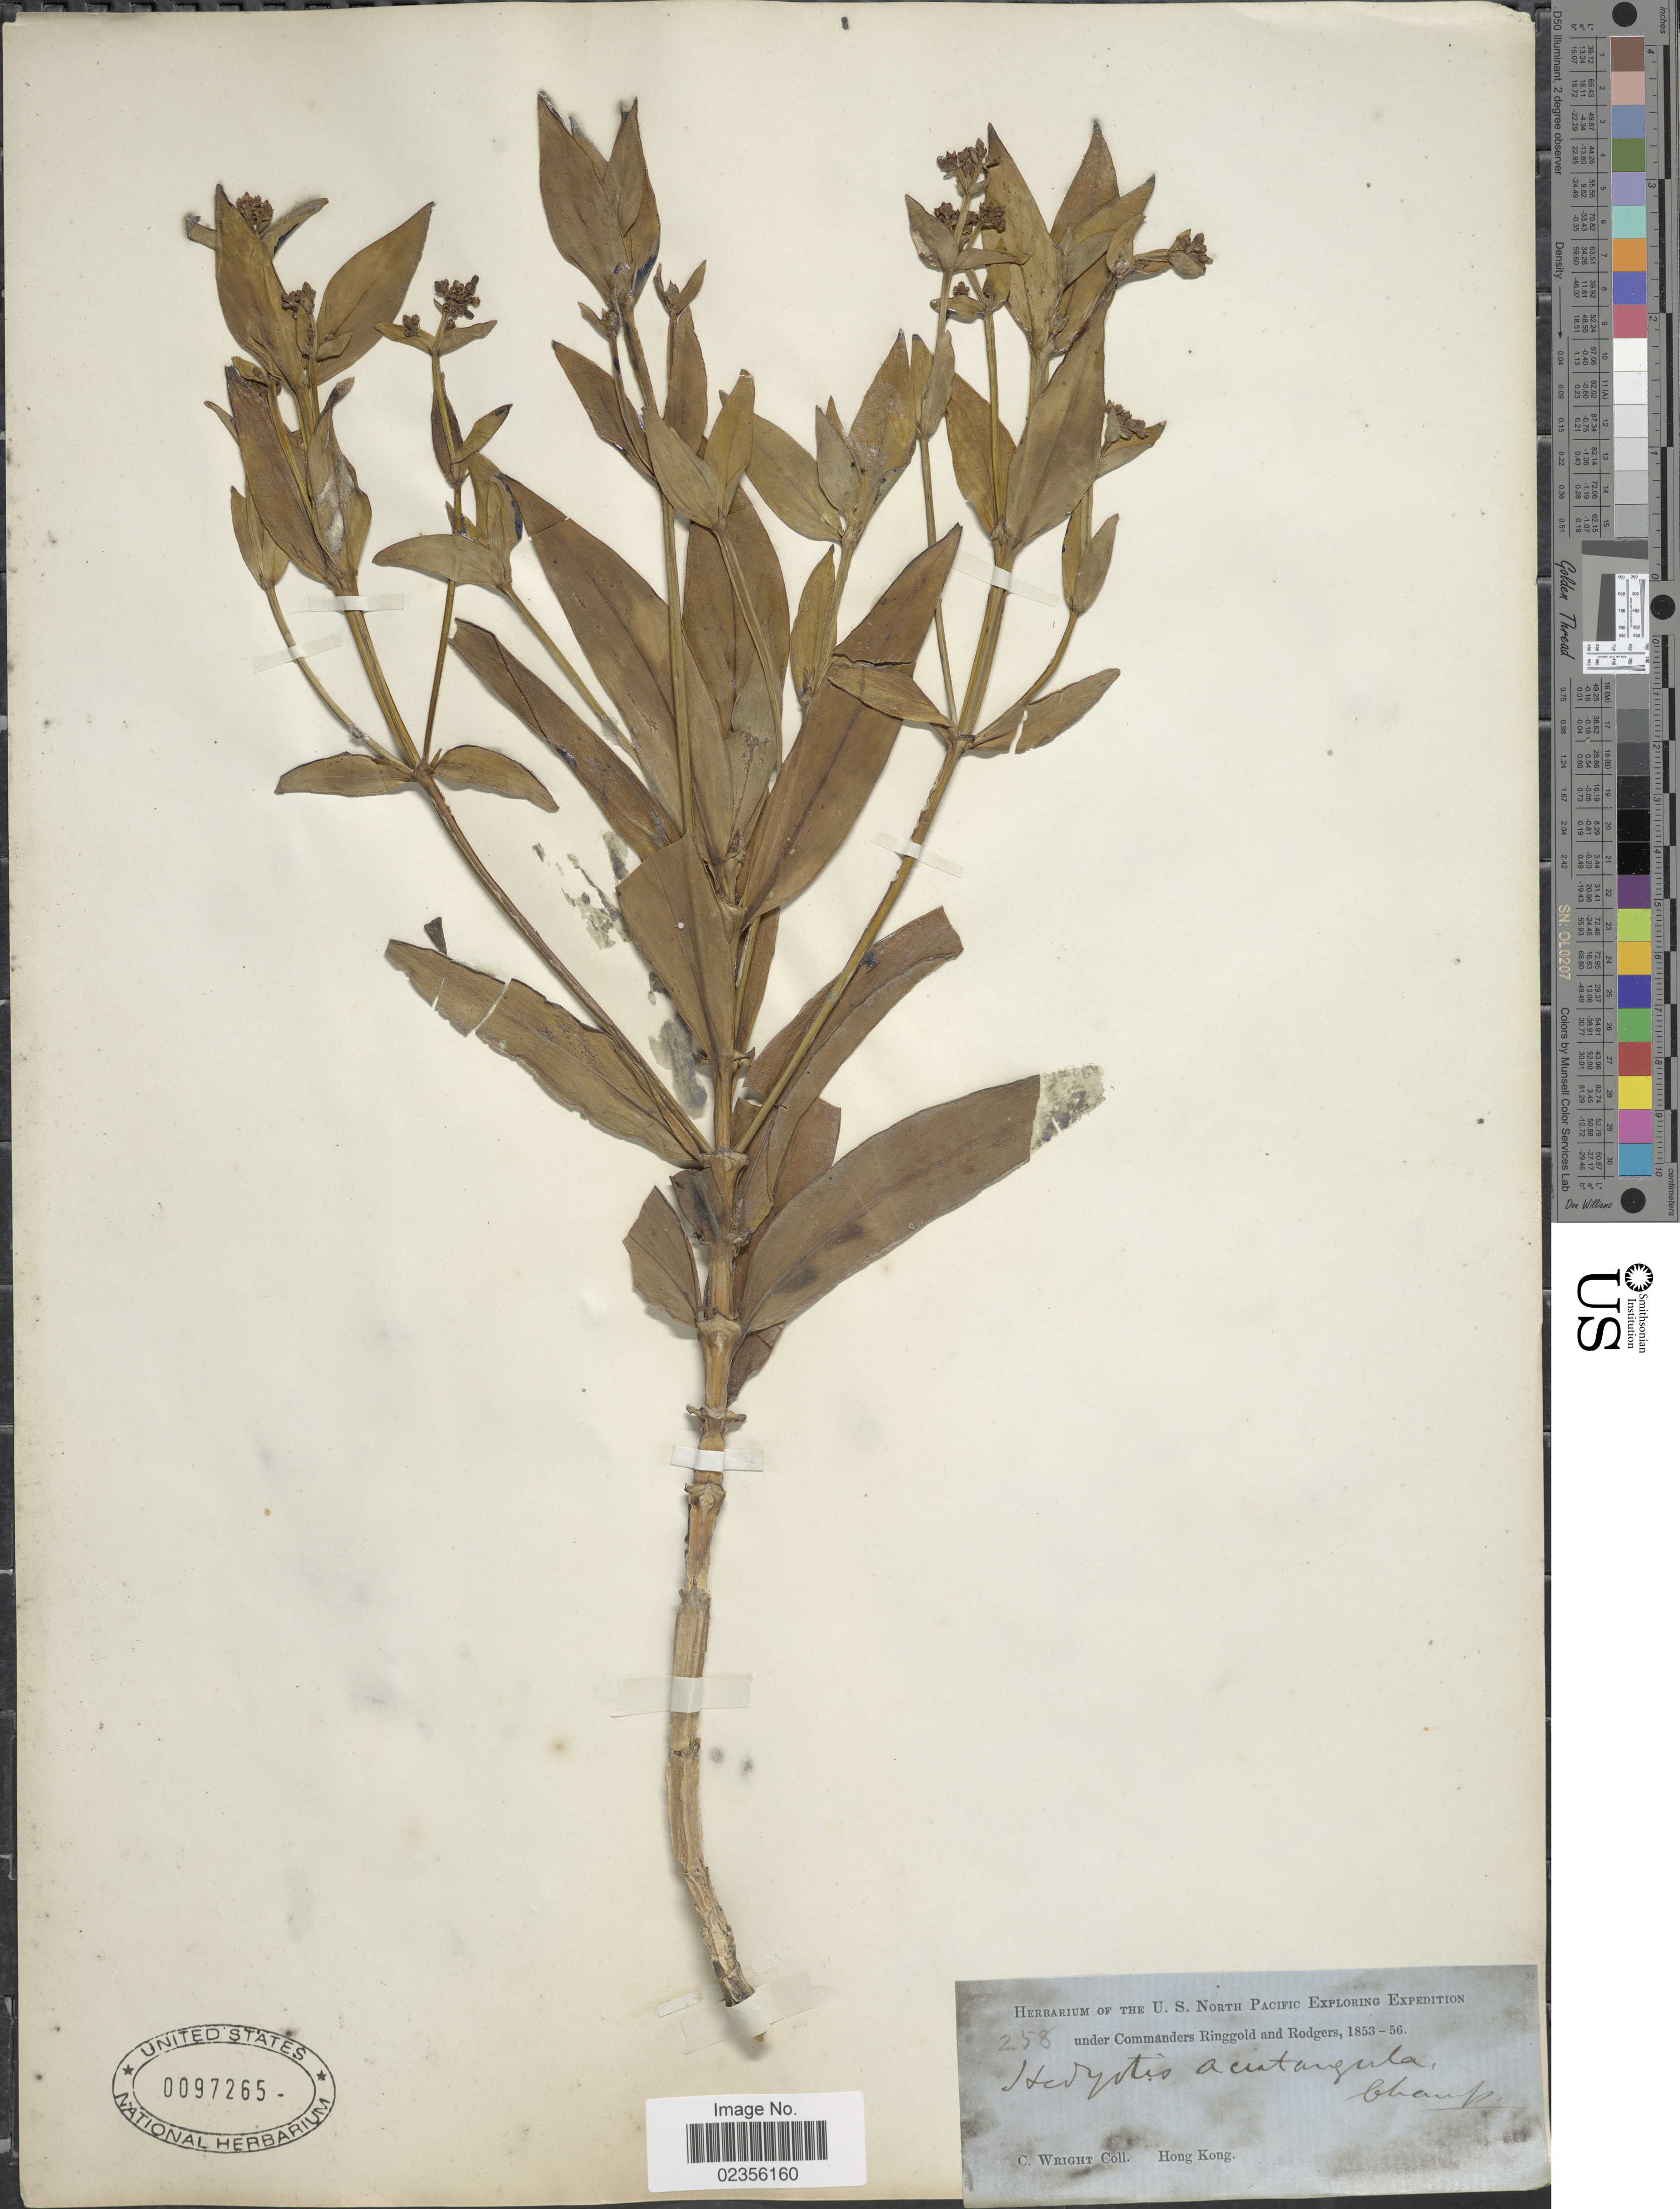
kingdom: Plantae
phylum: Tracheophyta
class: Magnoliopsida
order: Gentianales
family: Rubiaceae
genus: Hedyotis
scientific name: Hedyotis acutangula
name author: Champ. ex Benth.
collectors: C. Wright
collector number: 258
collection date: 1853/1856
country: China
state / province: Hong Kong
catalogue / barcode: US 97265